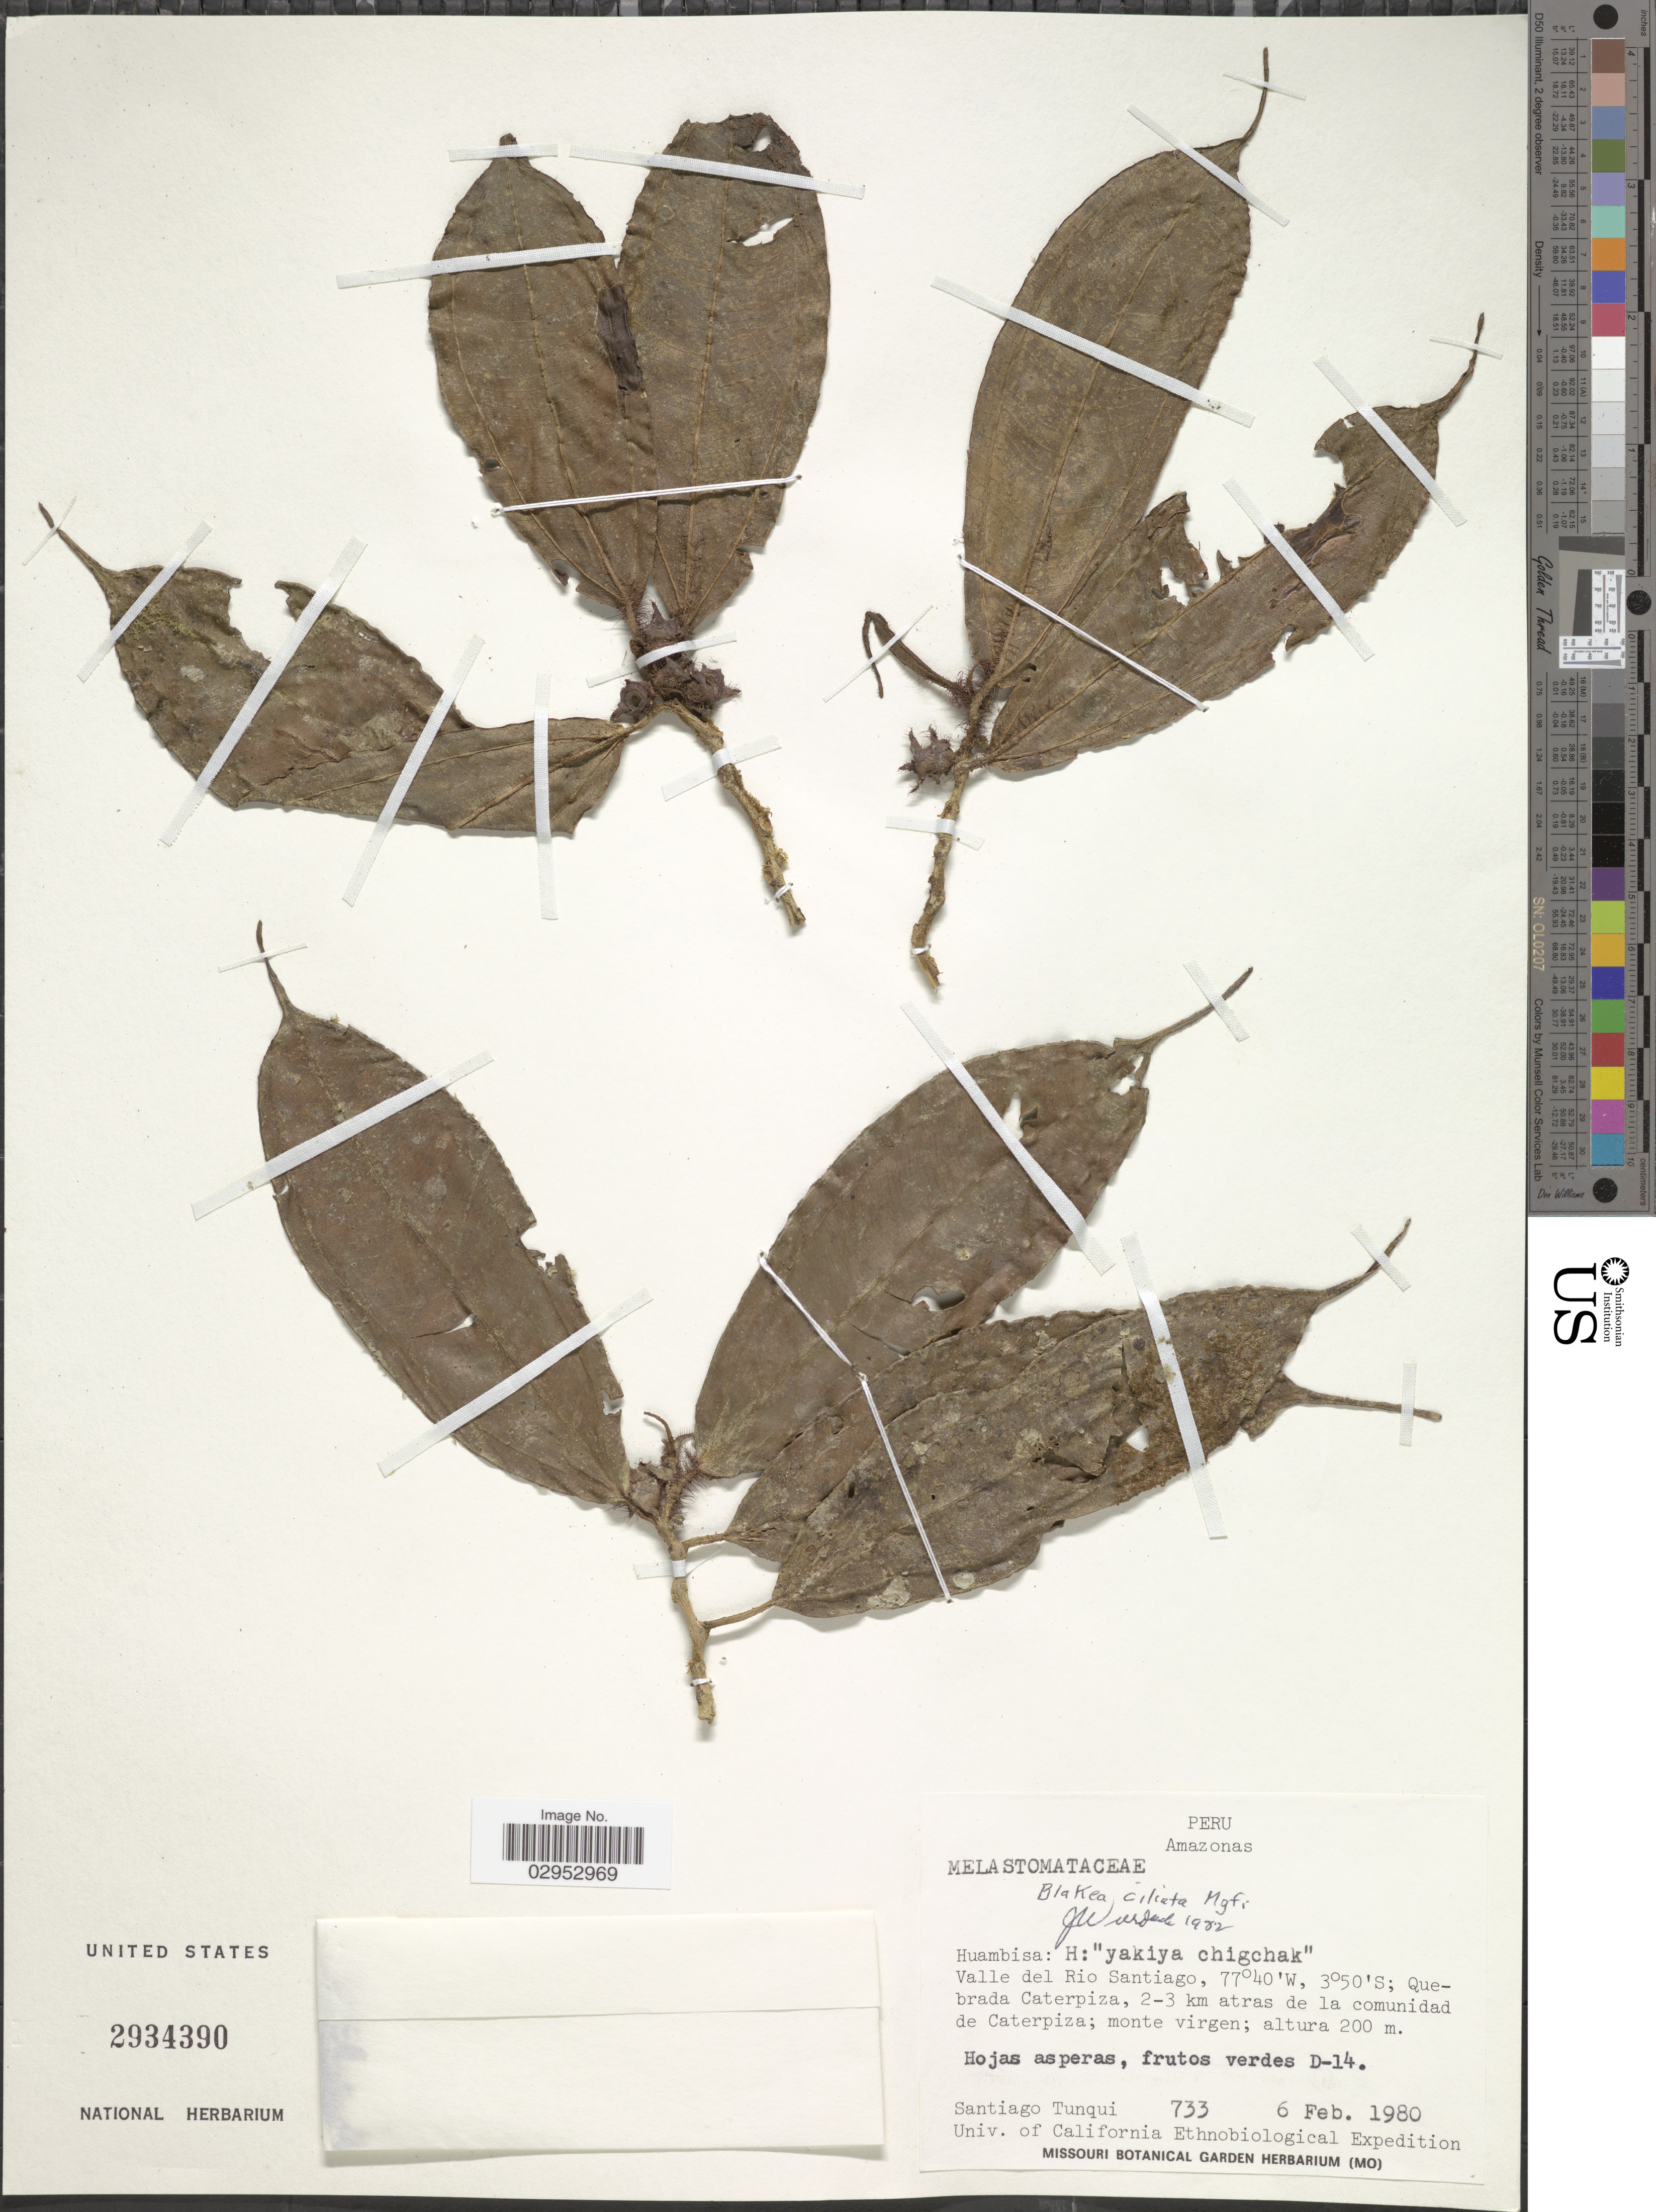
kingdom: Plantae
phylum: Tracheophyta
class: Magnoliopsida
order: Myrtales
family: Melastomataceae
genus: Blakea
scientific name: Blakea ciliata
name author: Markgr.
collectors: S. Tunqui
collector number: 733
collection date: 1980-02-06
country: Peru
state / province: Amazonas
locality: Valle del Rio Santiago; Quebrada Caterpiza, 2-3 km atras de la comunidad de Caterpiza.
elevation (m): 200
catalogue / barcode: US 2934390